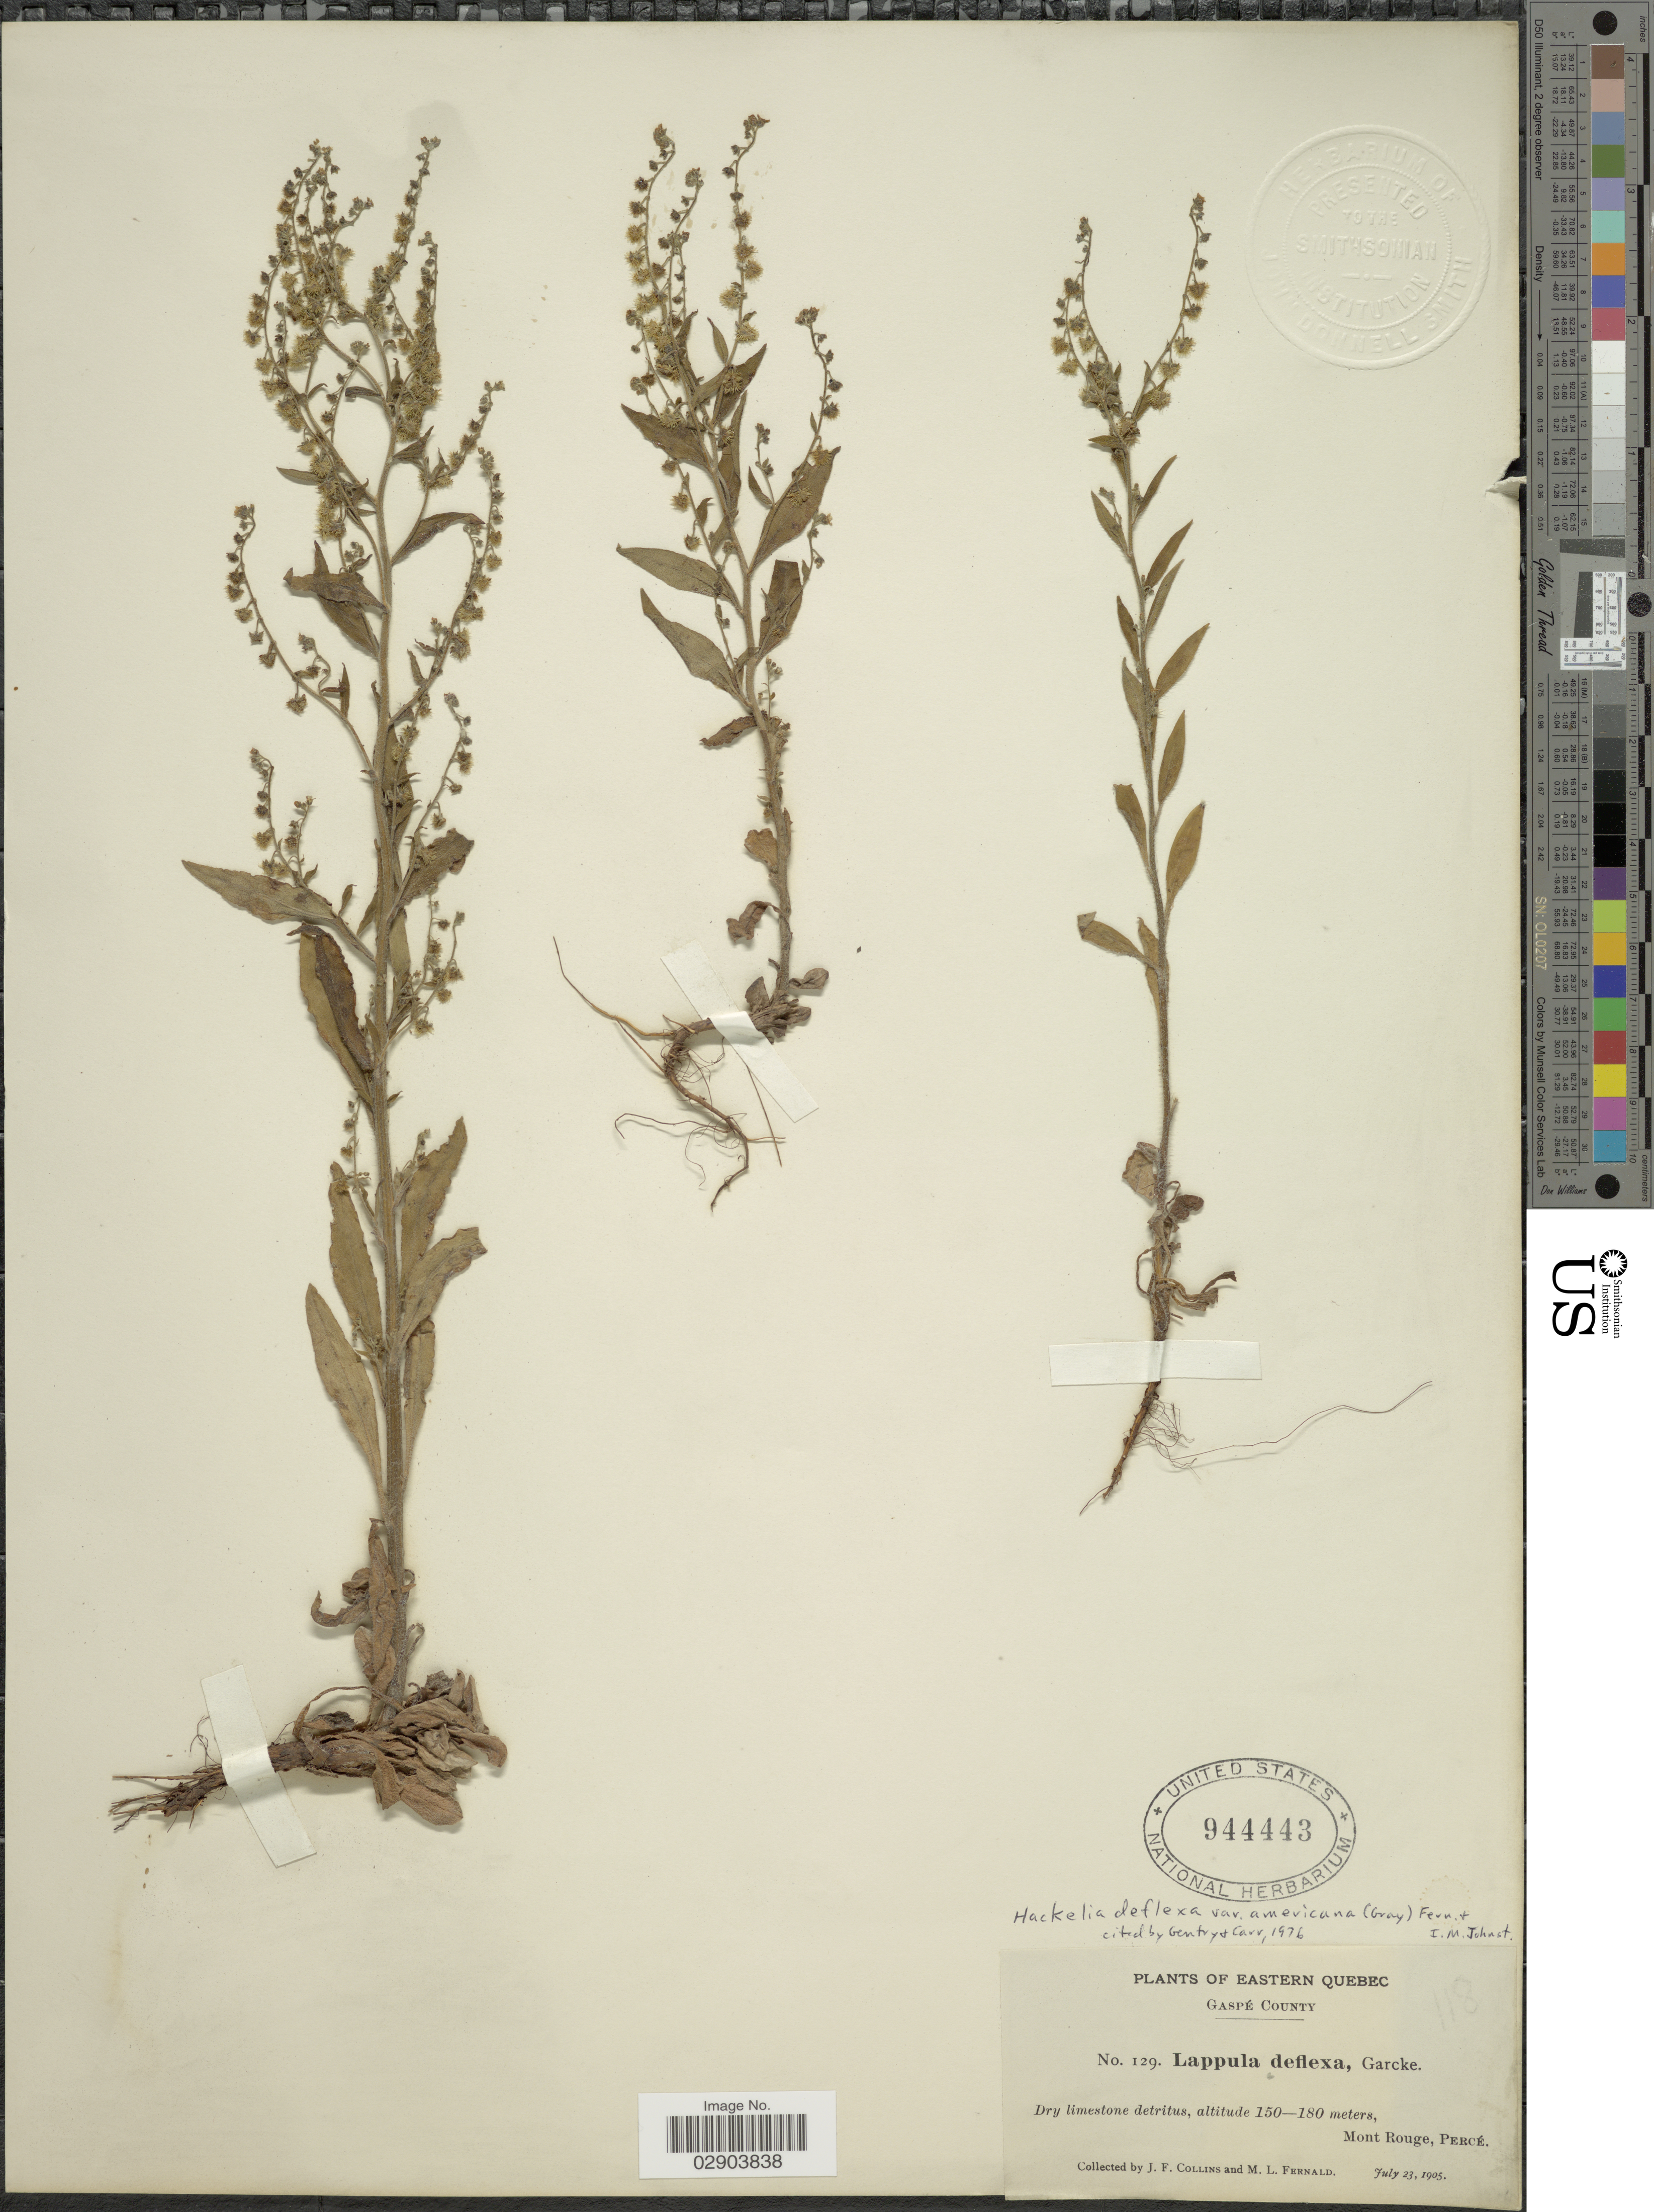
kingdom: Plantae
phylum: Tracheophyta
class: Magnoliopsida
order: Boraginales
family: Boraginaceae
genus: Hackelia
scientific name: Hackelia deflexa var. americana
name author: (A. Gray) Fernald & I.M. Johnst.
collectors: J. Collins & M. L. Fernald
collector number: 129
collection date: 1905-07-23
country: Canada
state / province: Quebec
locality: Eastern Quebec, Gaspé County, Mont Rouge, Percé.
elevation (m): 150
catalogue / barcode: US 944443